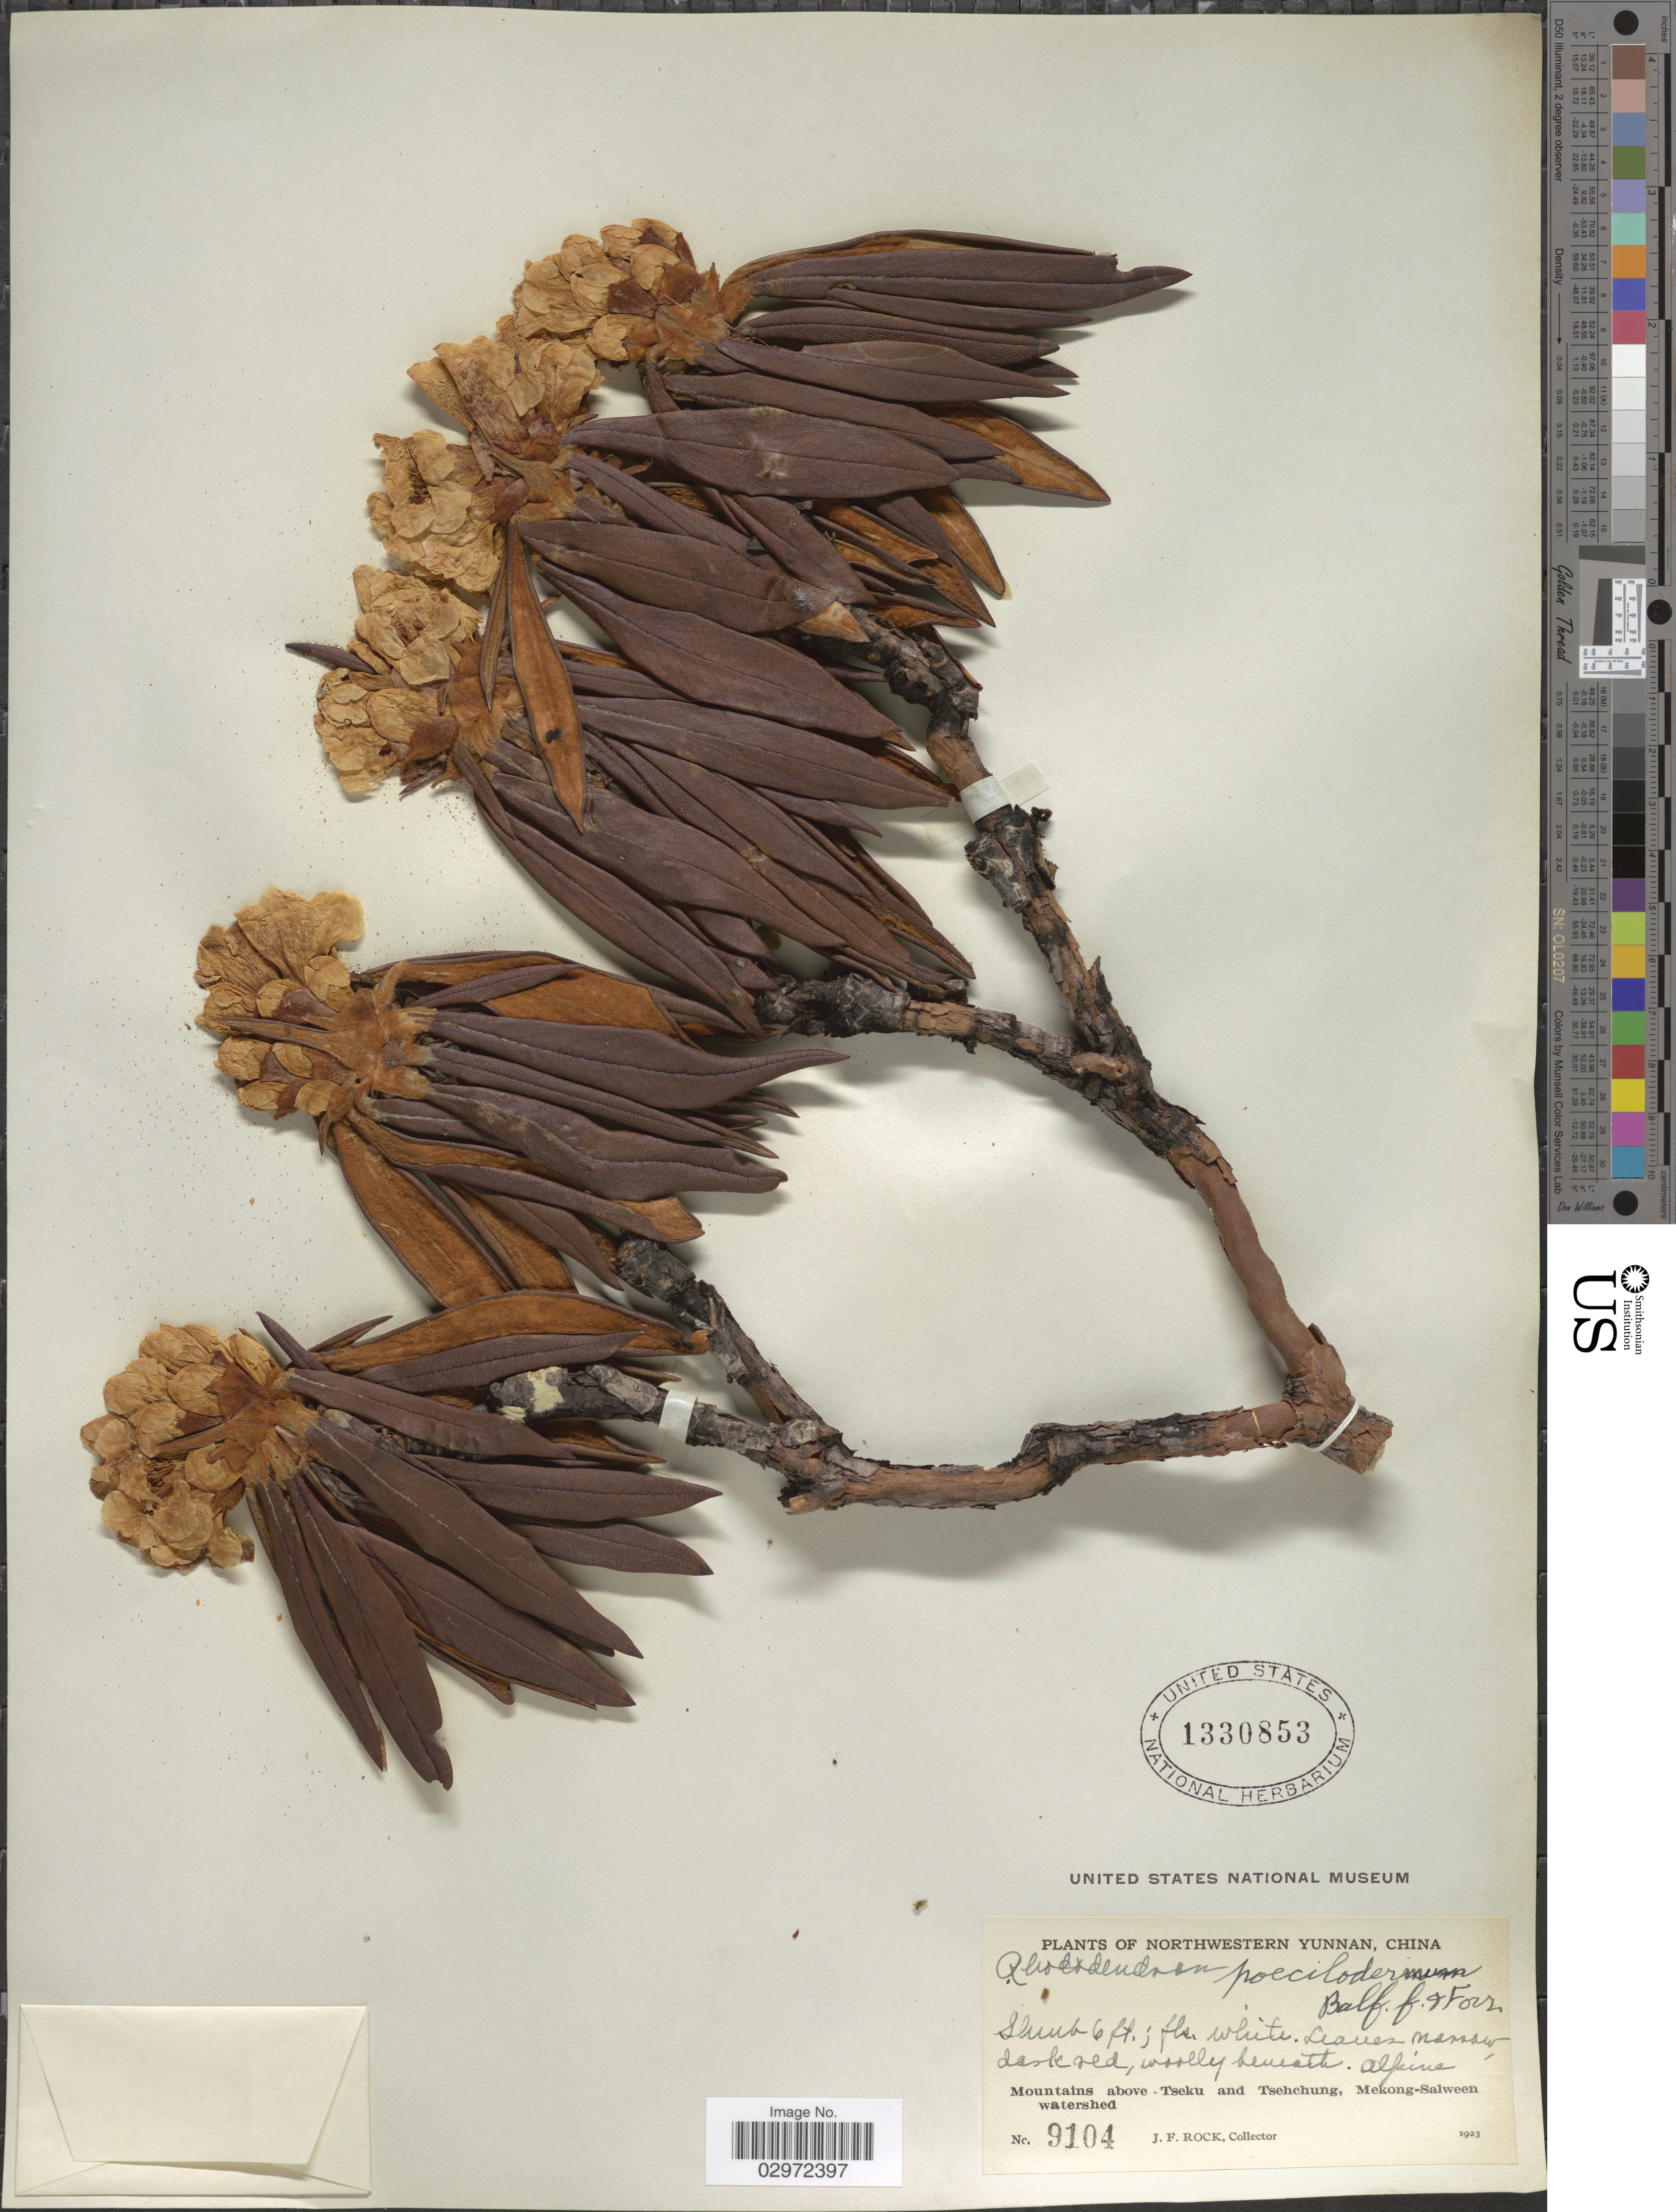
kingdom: Plantae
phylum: Tracheophyta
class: Magnoliopsida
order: Ericales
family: Ericaceae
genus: Rhododendron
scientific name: Rhododendron poecilodermum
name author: Balf. f. & Forrest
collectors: J. Rock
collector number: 9104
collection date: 1923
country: China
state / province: Yunnan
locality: Northwestern Yunnan, Mountains above Tseku and Tsehchung, Mekong-Salween watershed.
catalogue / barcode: US 1330853